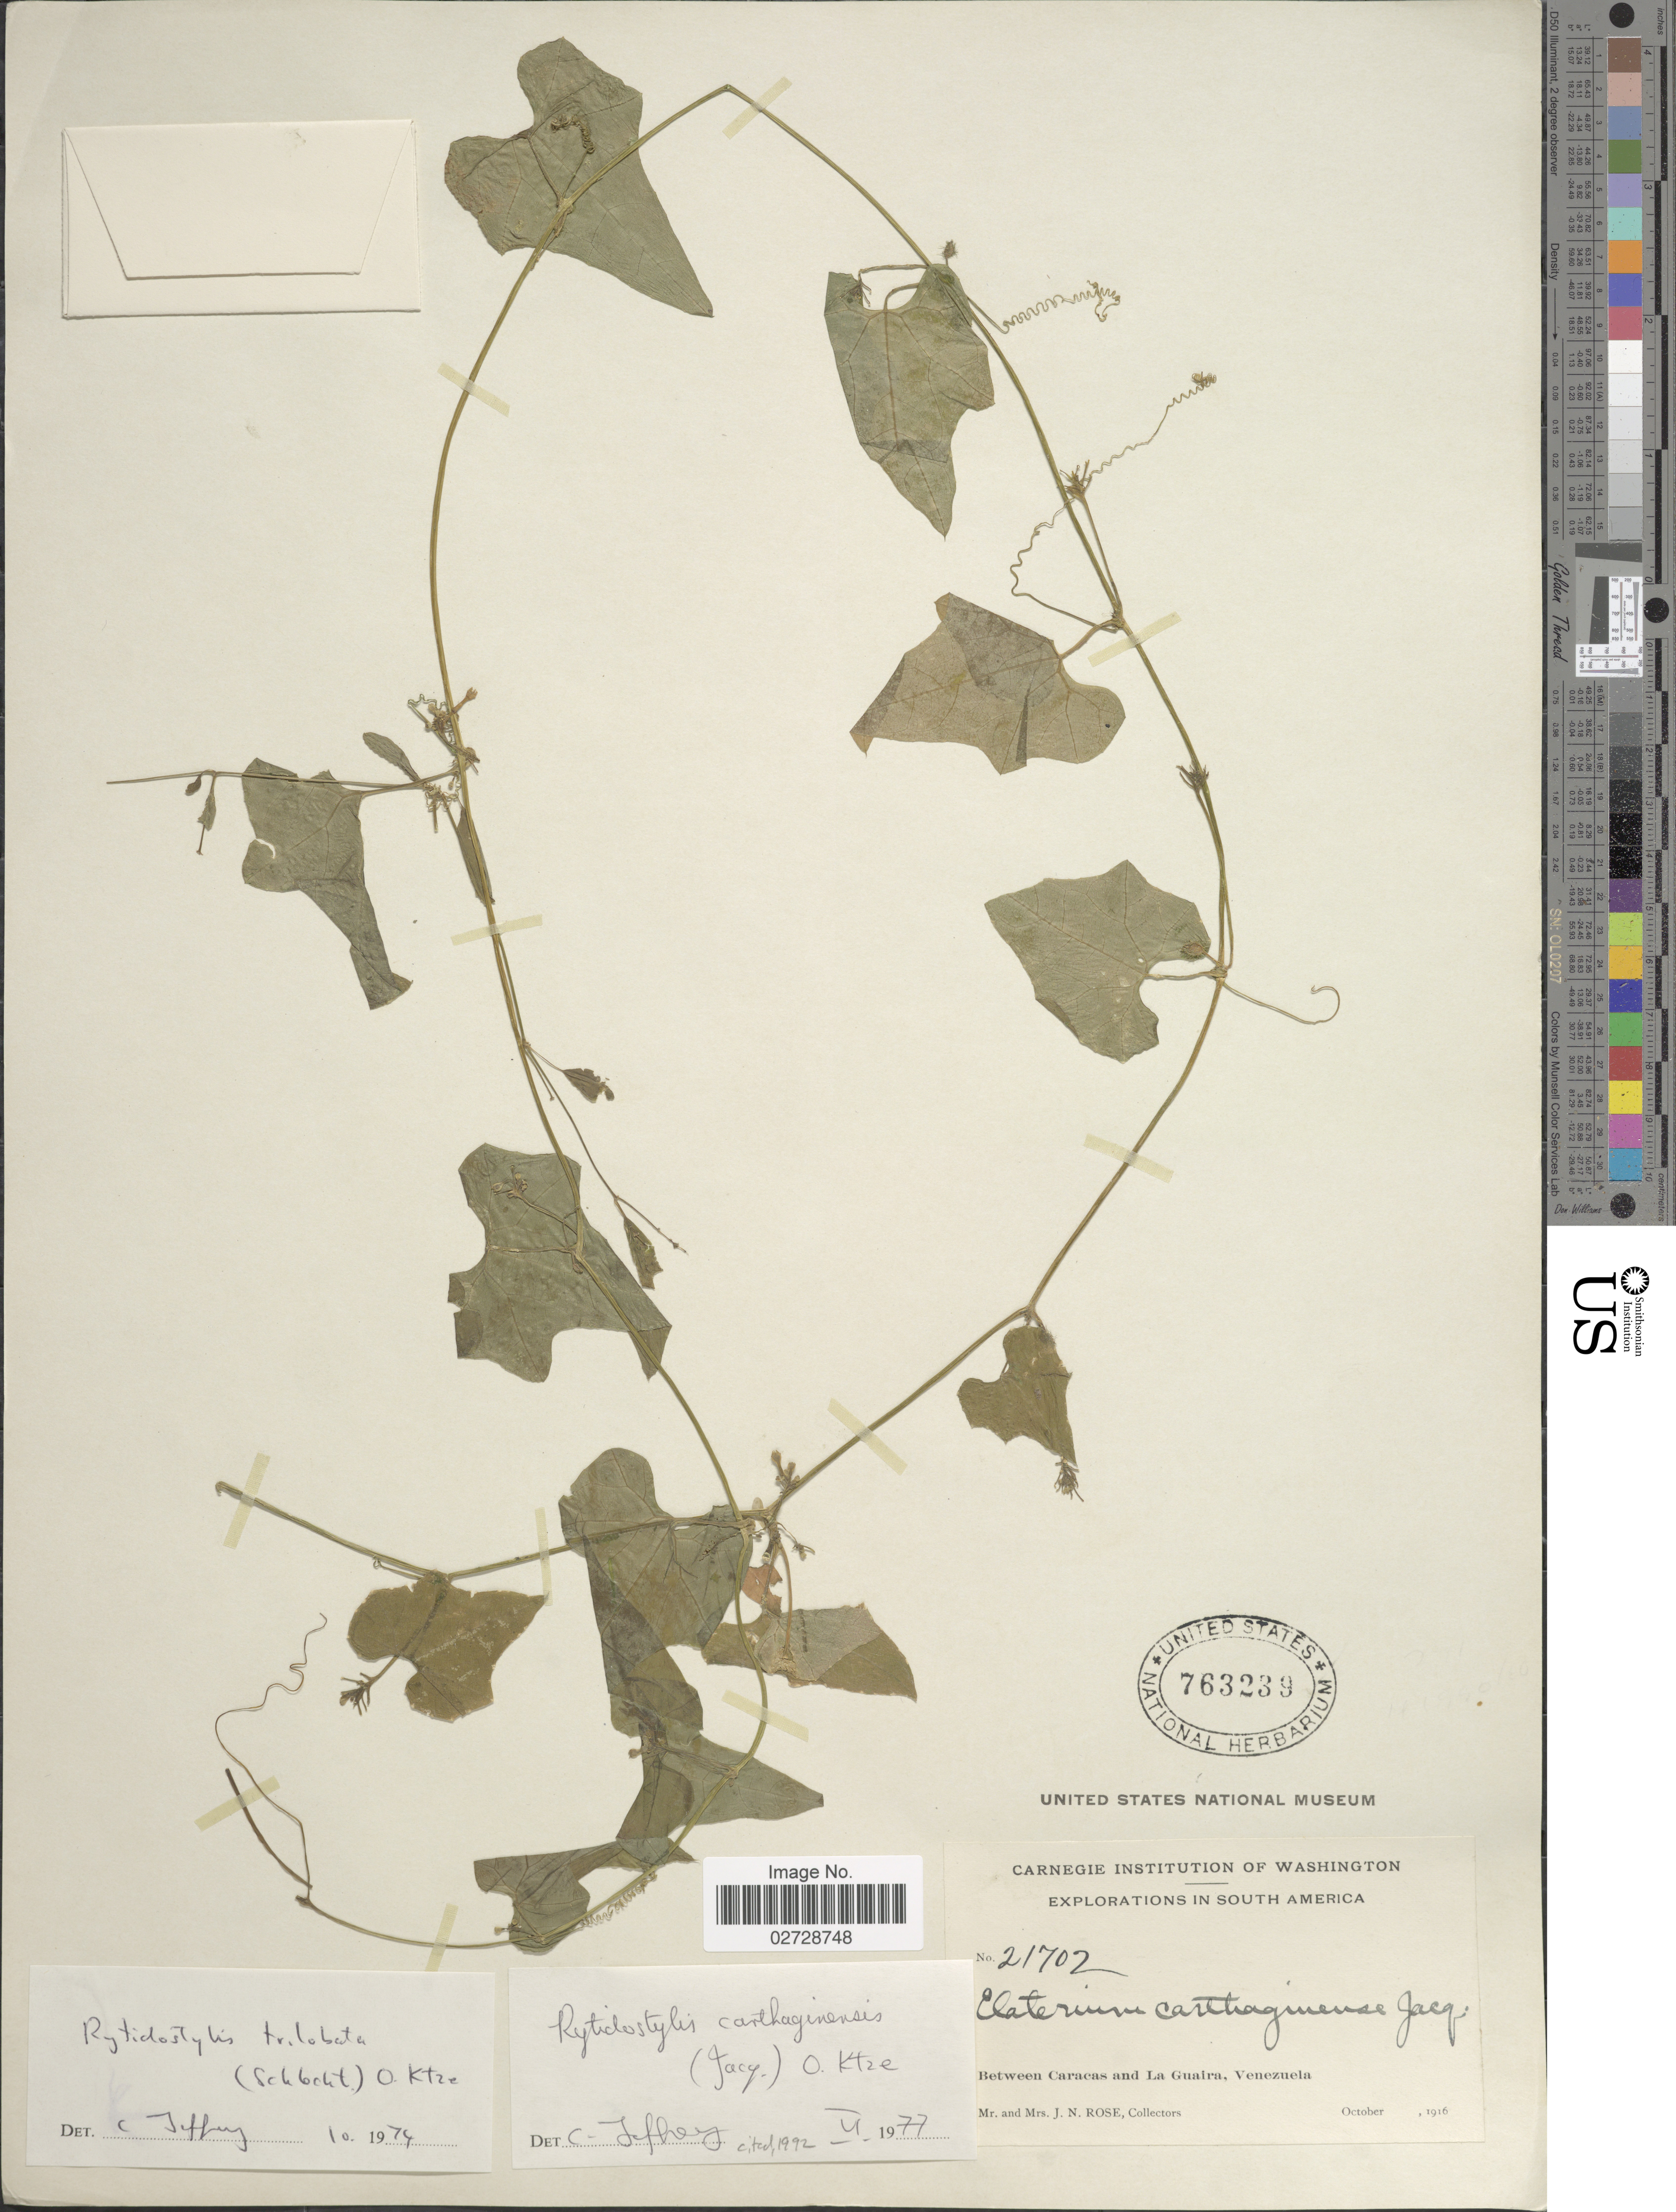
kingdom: Plantae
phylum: Tracheophyta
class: Magnoliopsida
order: Cucurbitales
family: Cucurbitaceae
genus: Cyclanthera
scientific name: Cyclanthera carthagenensis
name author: (Jacq.) H. Schaef. & S.S. Renner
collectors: J. N. Rose & L. B. Rose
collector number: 21702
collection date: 1916-10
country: Venezuela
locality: Between Caracas and La Guaira.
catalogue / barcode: US 763239